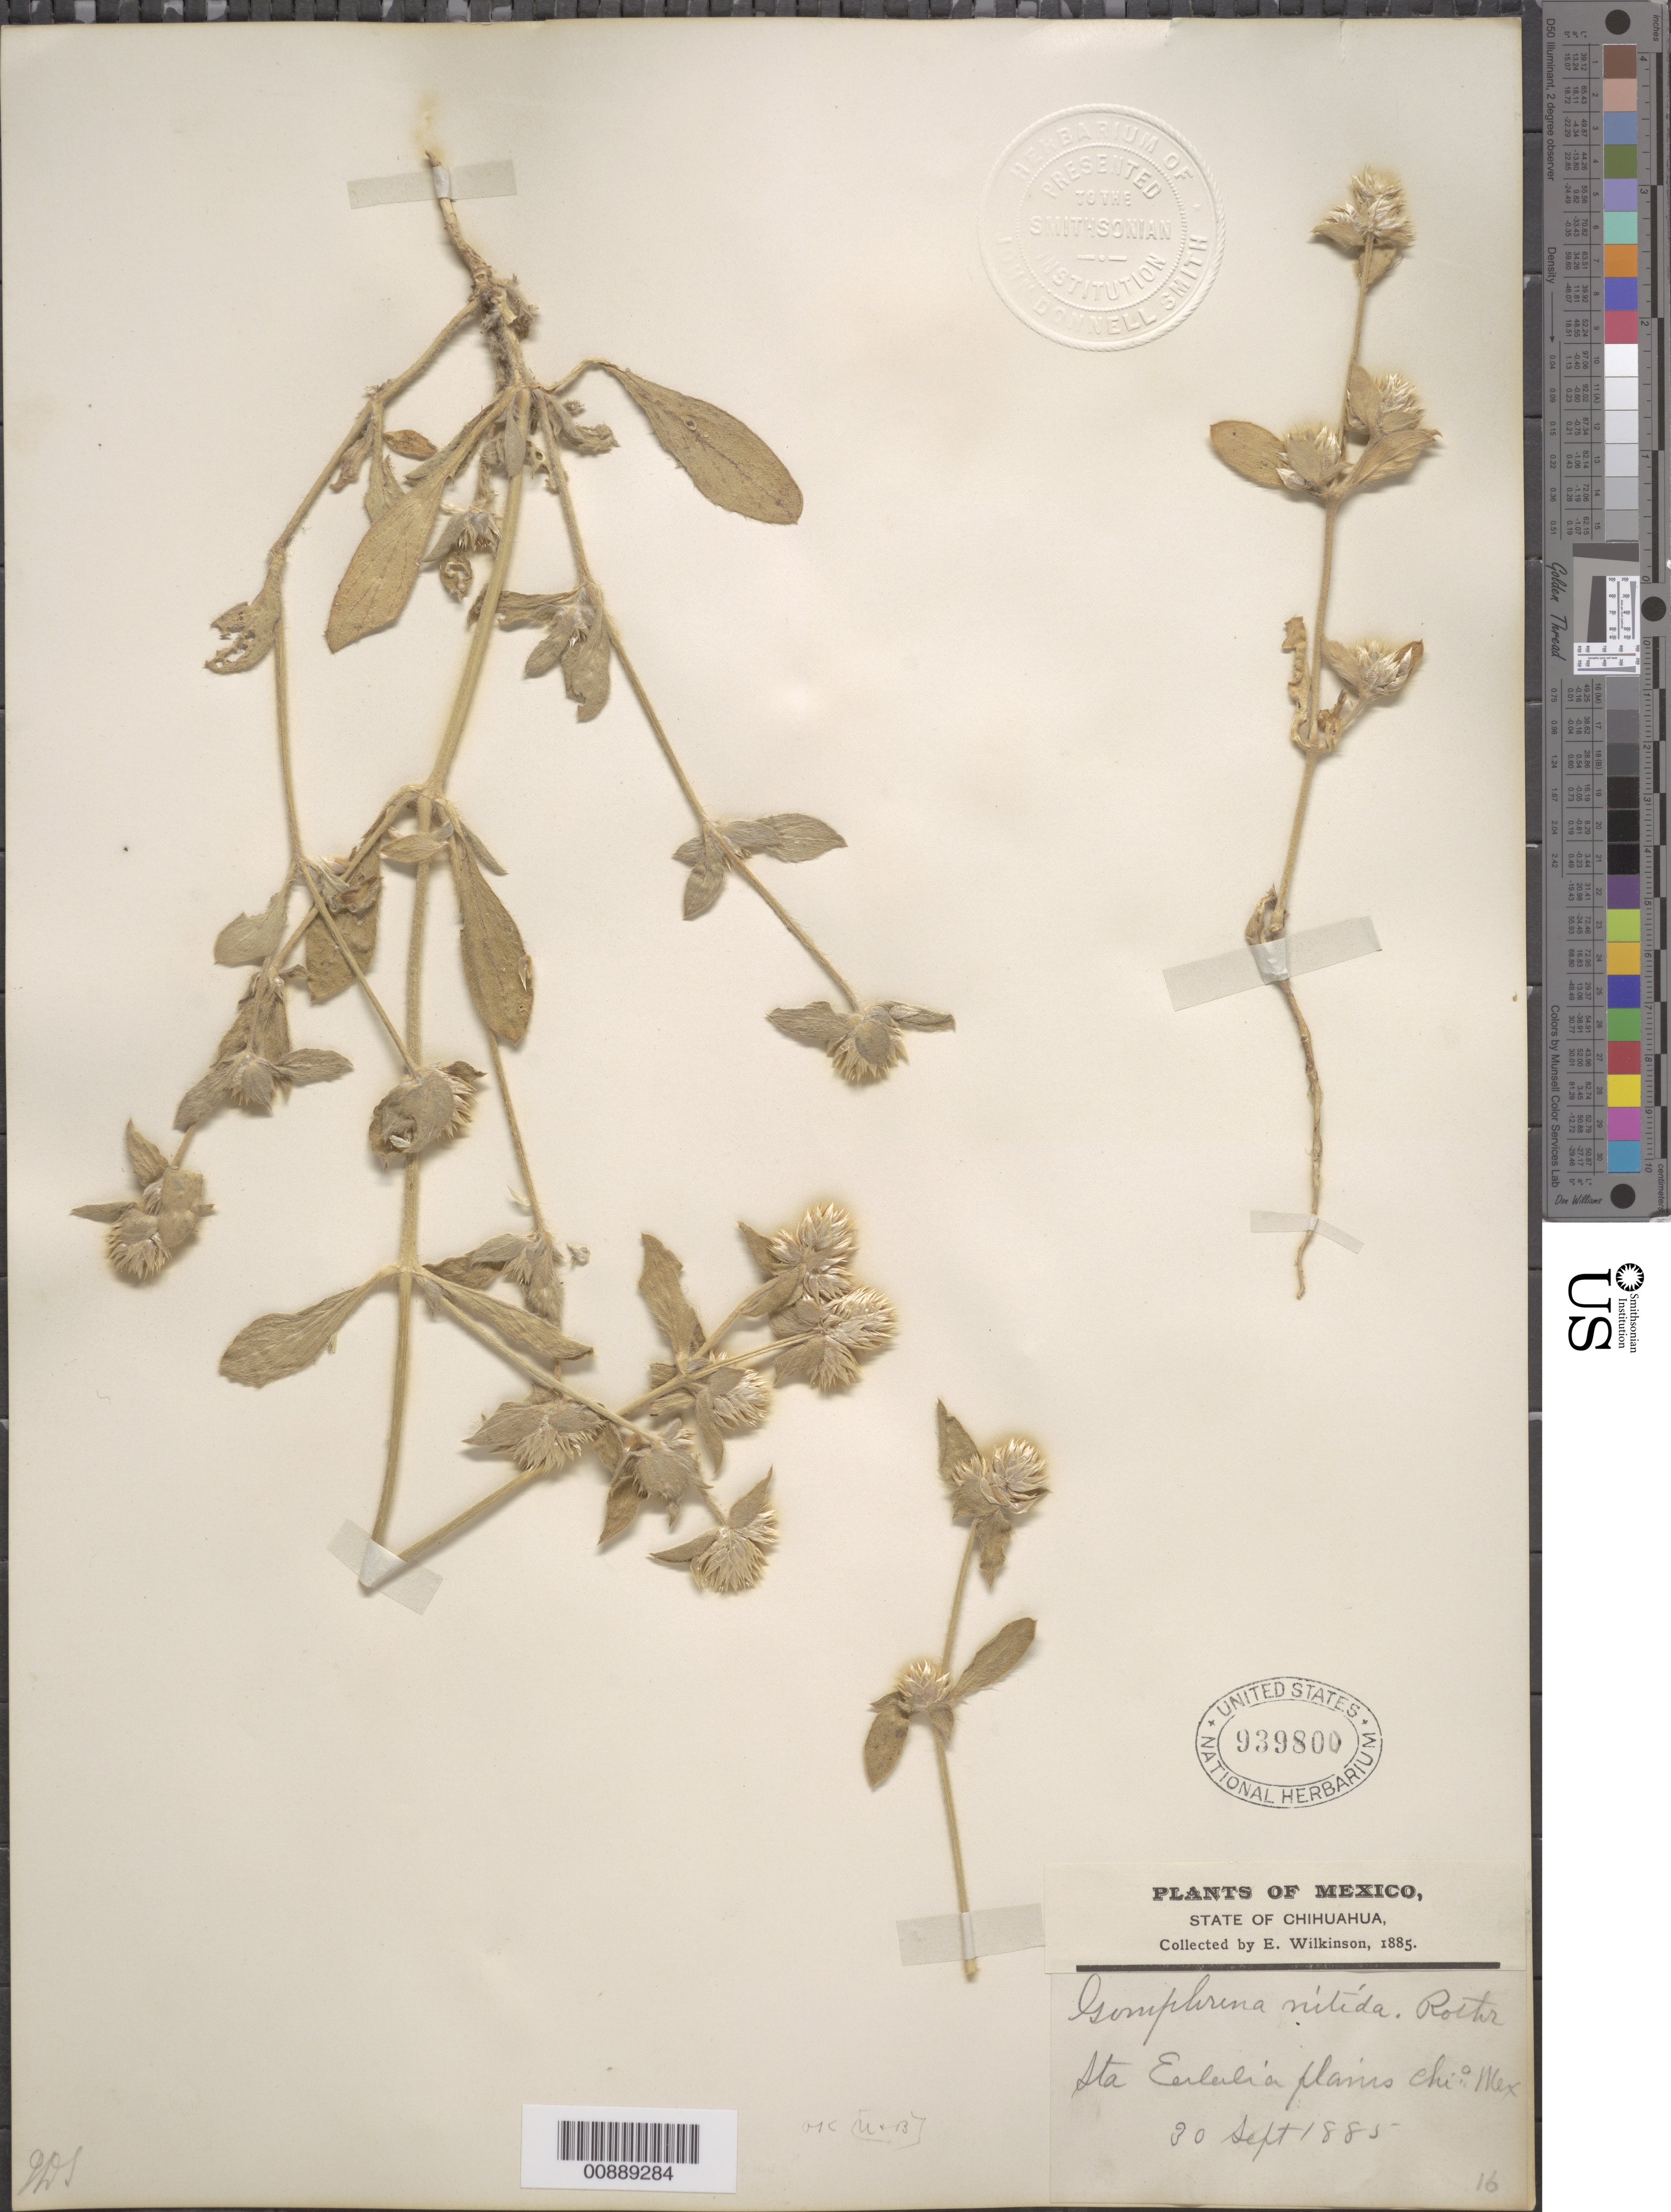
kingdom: Plantae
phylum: Tracheophyta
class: Magnoliopsida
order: Caryophyllales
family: Amaranthaceae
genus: Gomphrena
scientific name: Gomphrena nitida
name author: Rothr.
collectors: E. Wilkinson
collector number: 16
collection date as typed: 30 Sep 1885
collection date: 1885-09-30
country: Mexico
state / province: Chihuahua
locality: Sta. Eulalia plains, Chihuahua.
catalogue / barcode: US 939800